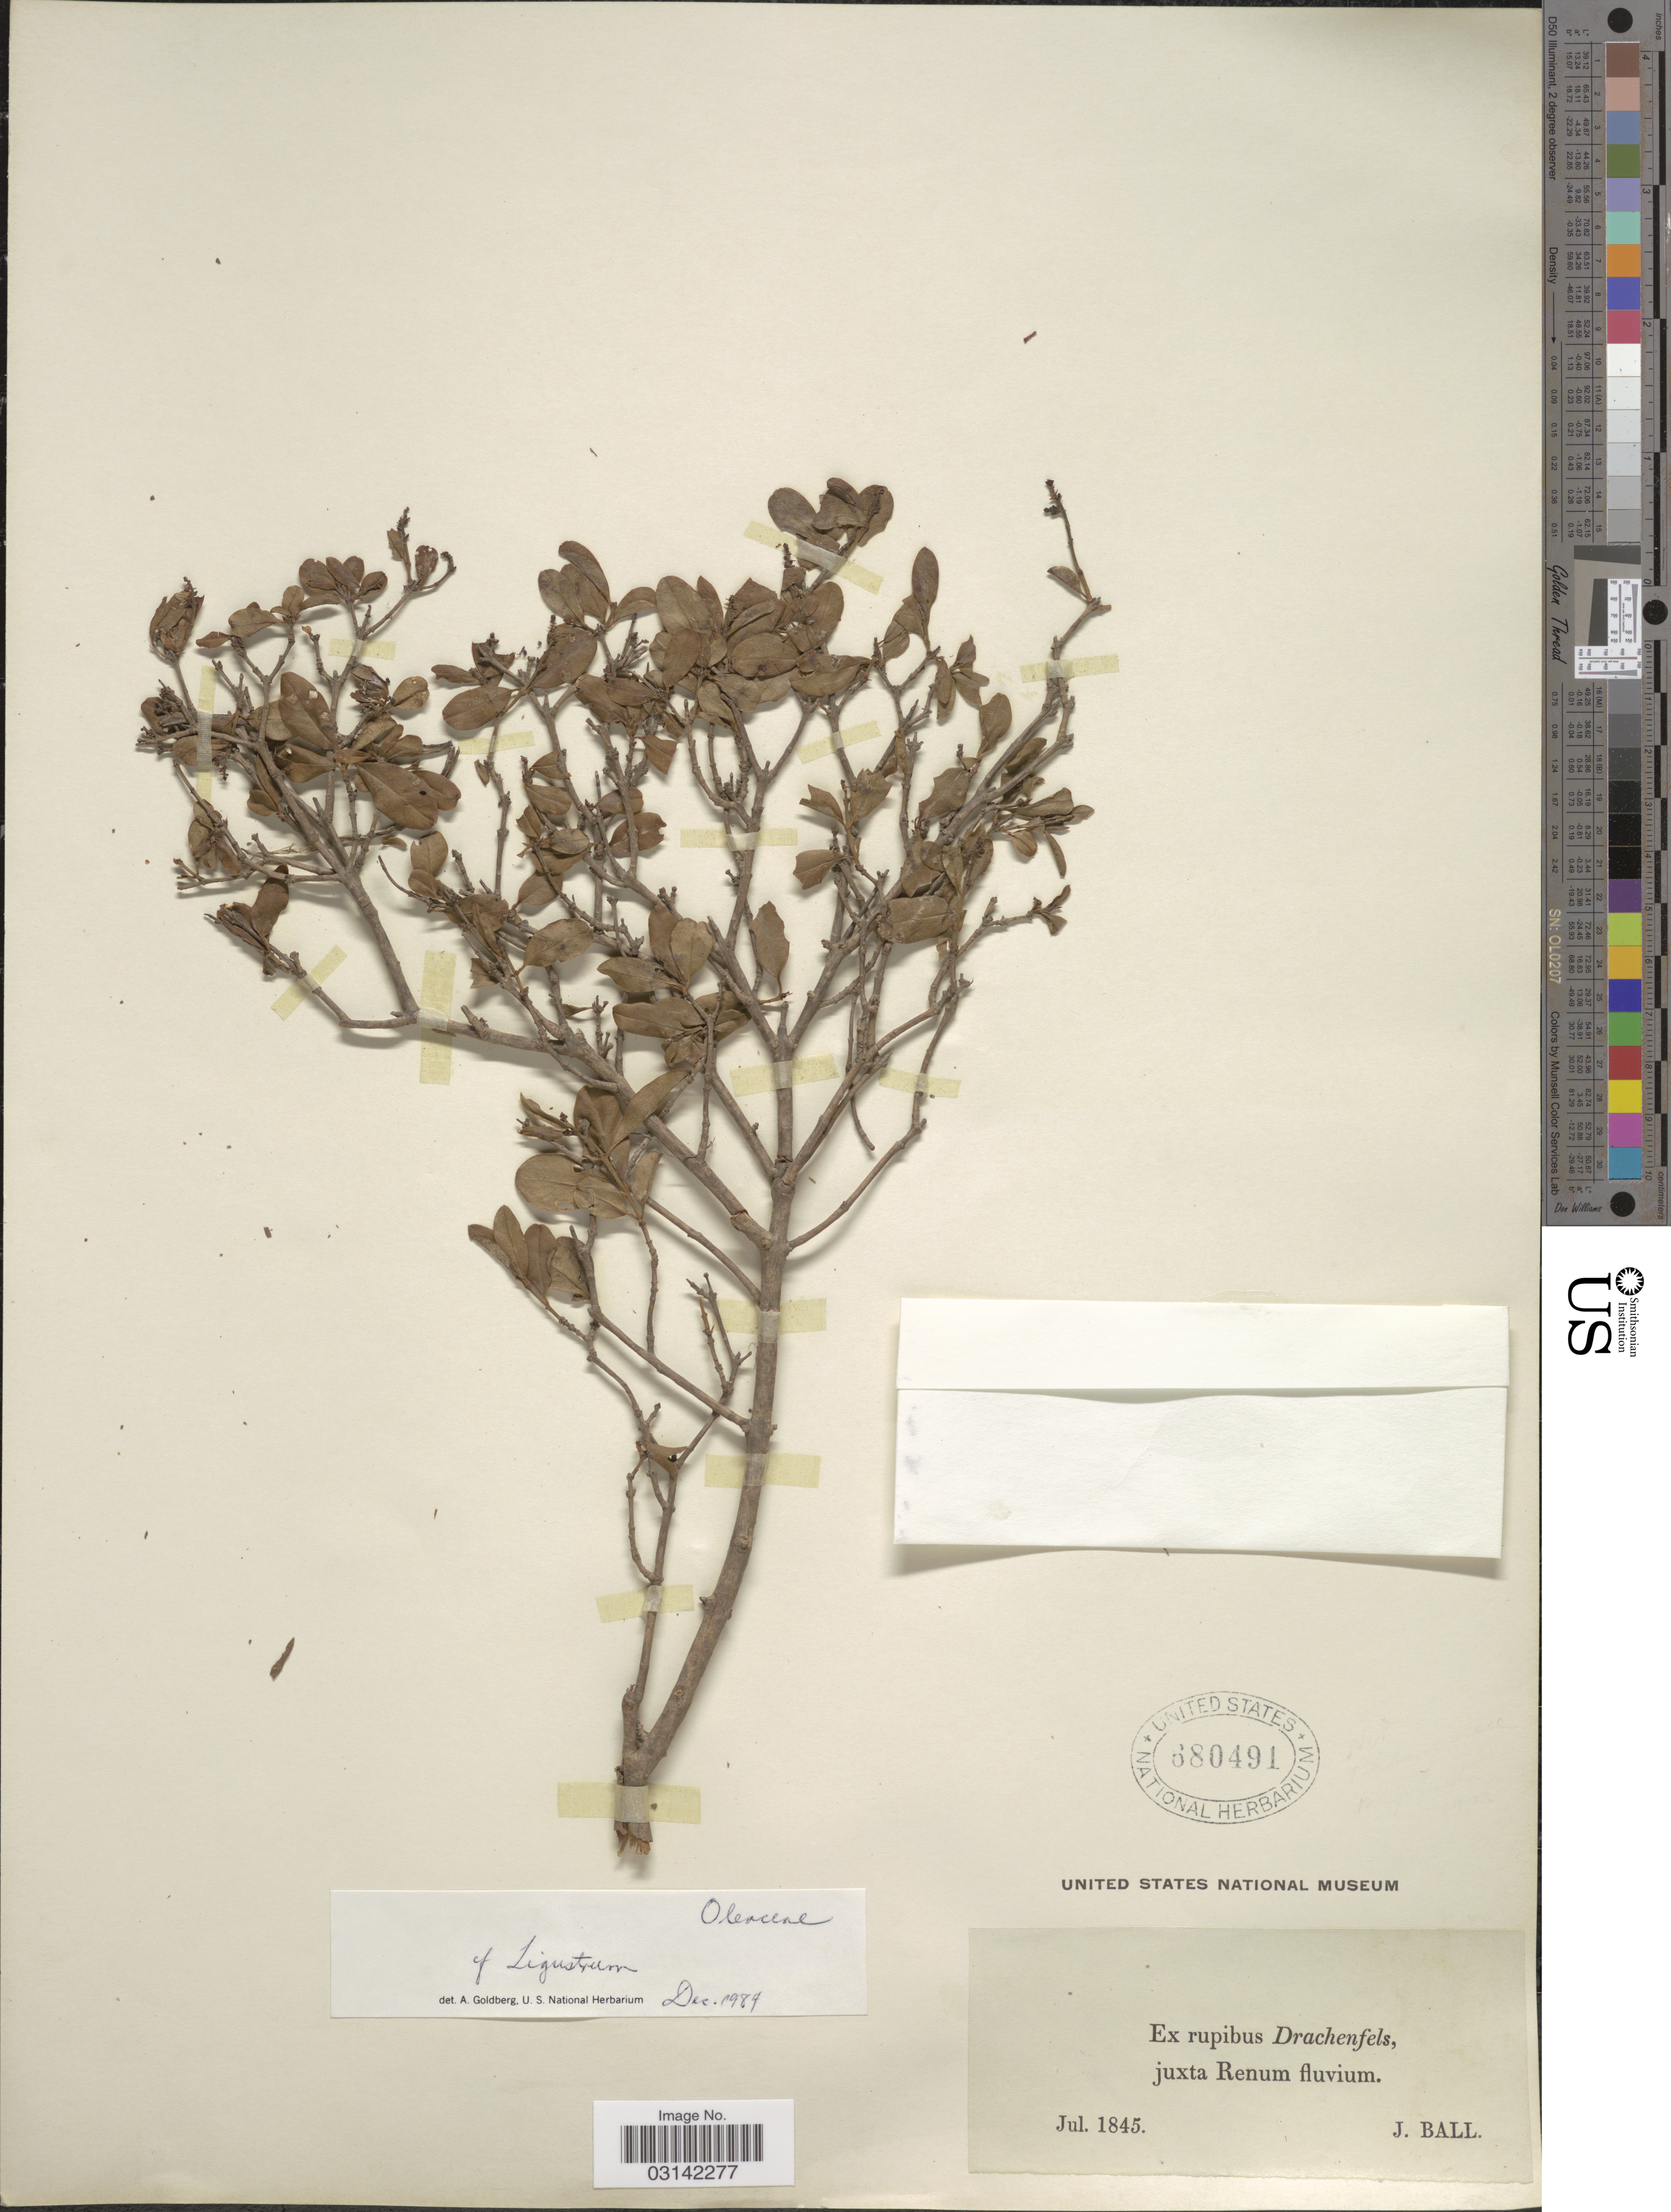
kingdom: Plantae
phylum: Tracheophyta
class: Magnoliopsida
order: Lamiales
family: Oleaceae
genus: Ligustrum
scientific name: Ligustrum sp.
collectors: J. Ball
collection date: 1845-07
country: Germany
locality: Ex rupibus Drachenfels, juxta Renum fluvium.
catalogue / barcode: US 680491